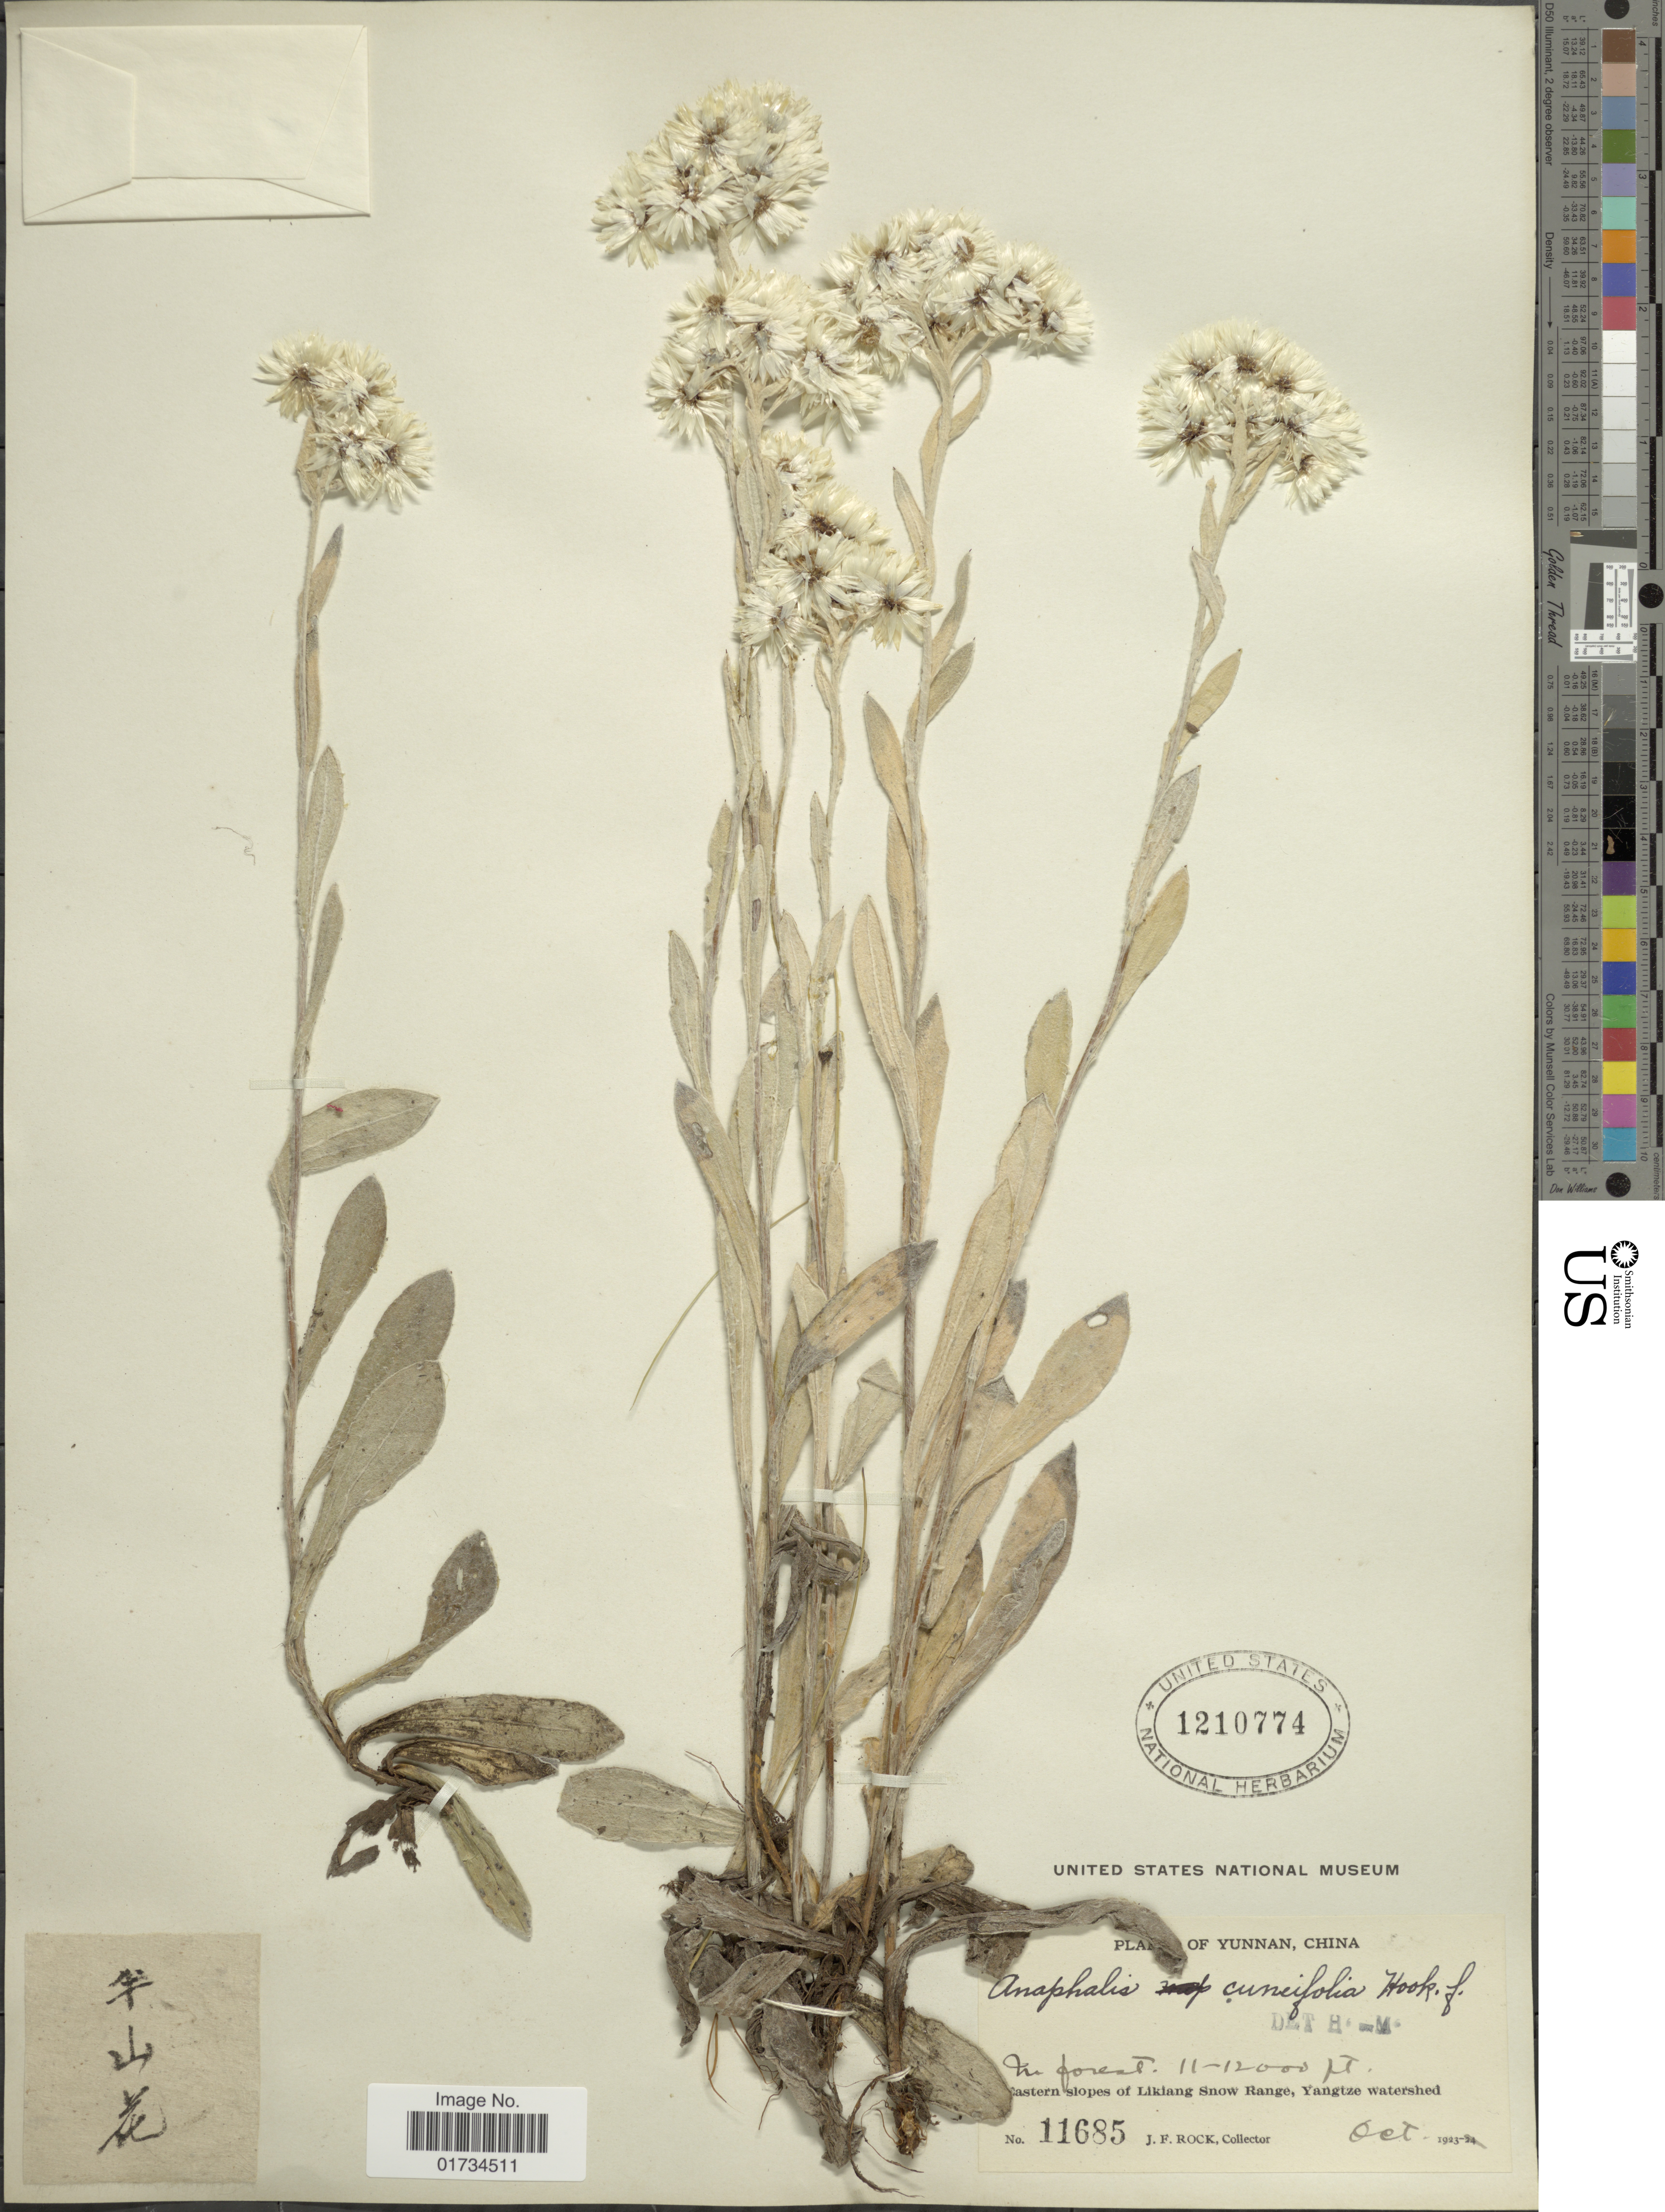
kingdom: Plantae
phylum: Tracheophyta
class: Magnoliopsida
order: Asterales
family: Asteraceae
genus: Anaphalis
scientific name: Anaphalis cuneifolia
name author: Hook. f.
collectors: J. Rock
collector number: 11685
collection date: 1923-10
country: China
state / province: Yunnan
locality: Northwestern Yunnan, China. In forest. Eastern slopes of Likian Snow Range, Yangtze watershed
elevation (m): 3353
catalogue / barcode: US 1210774